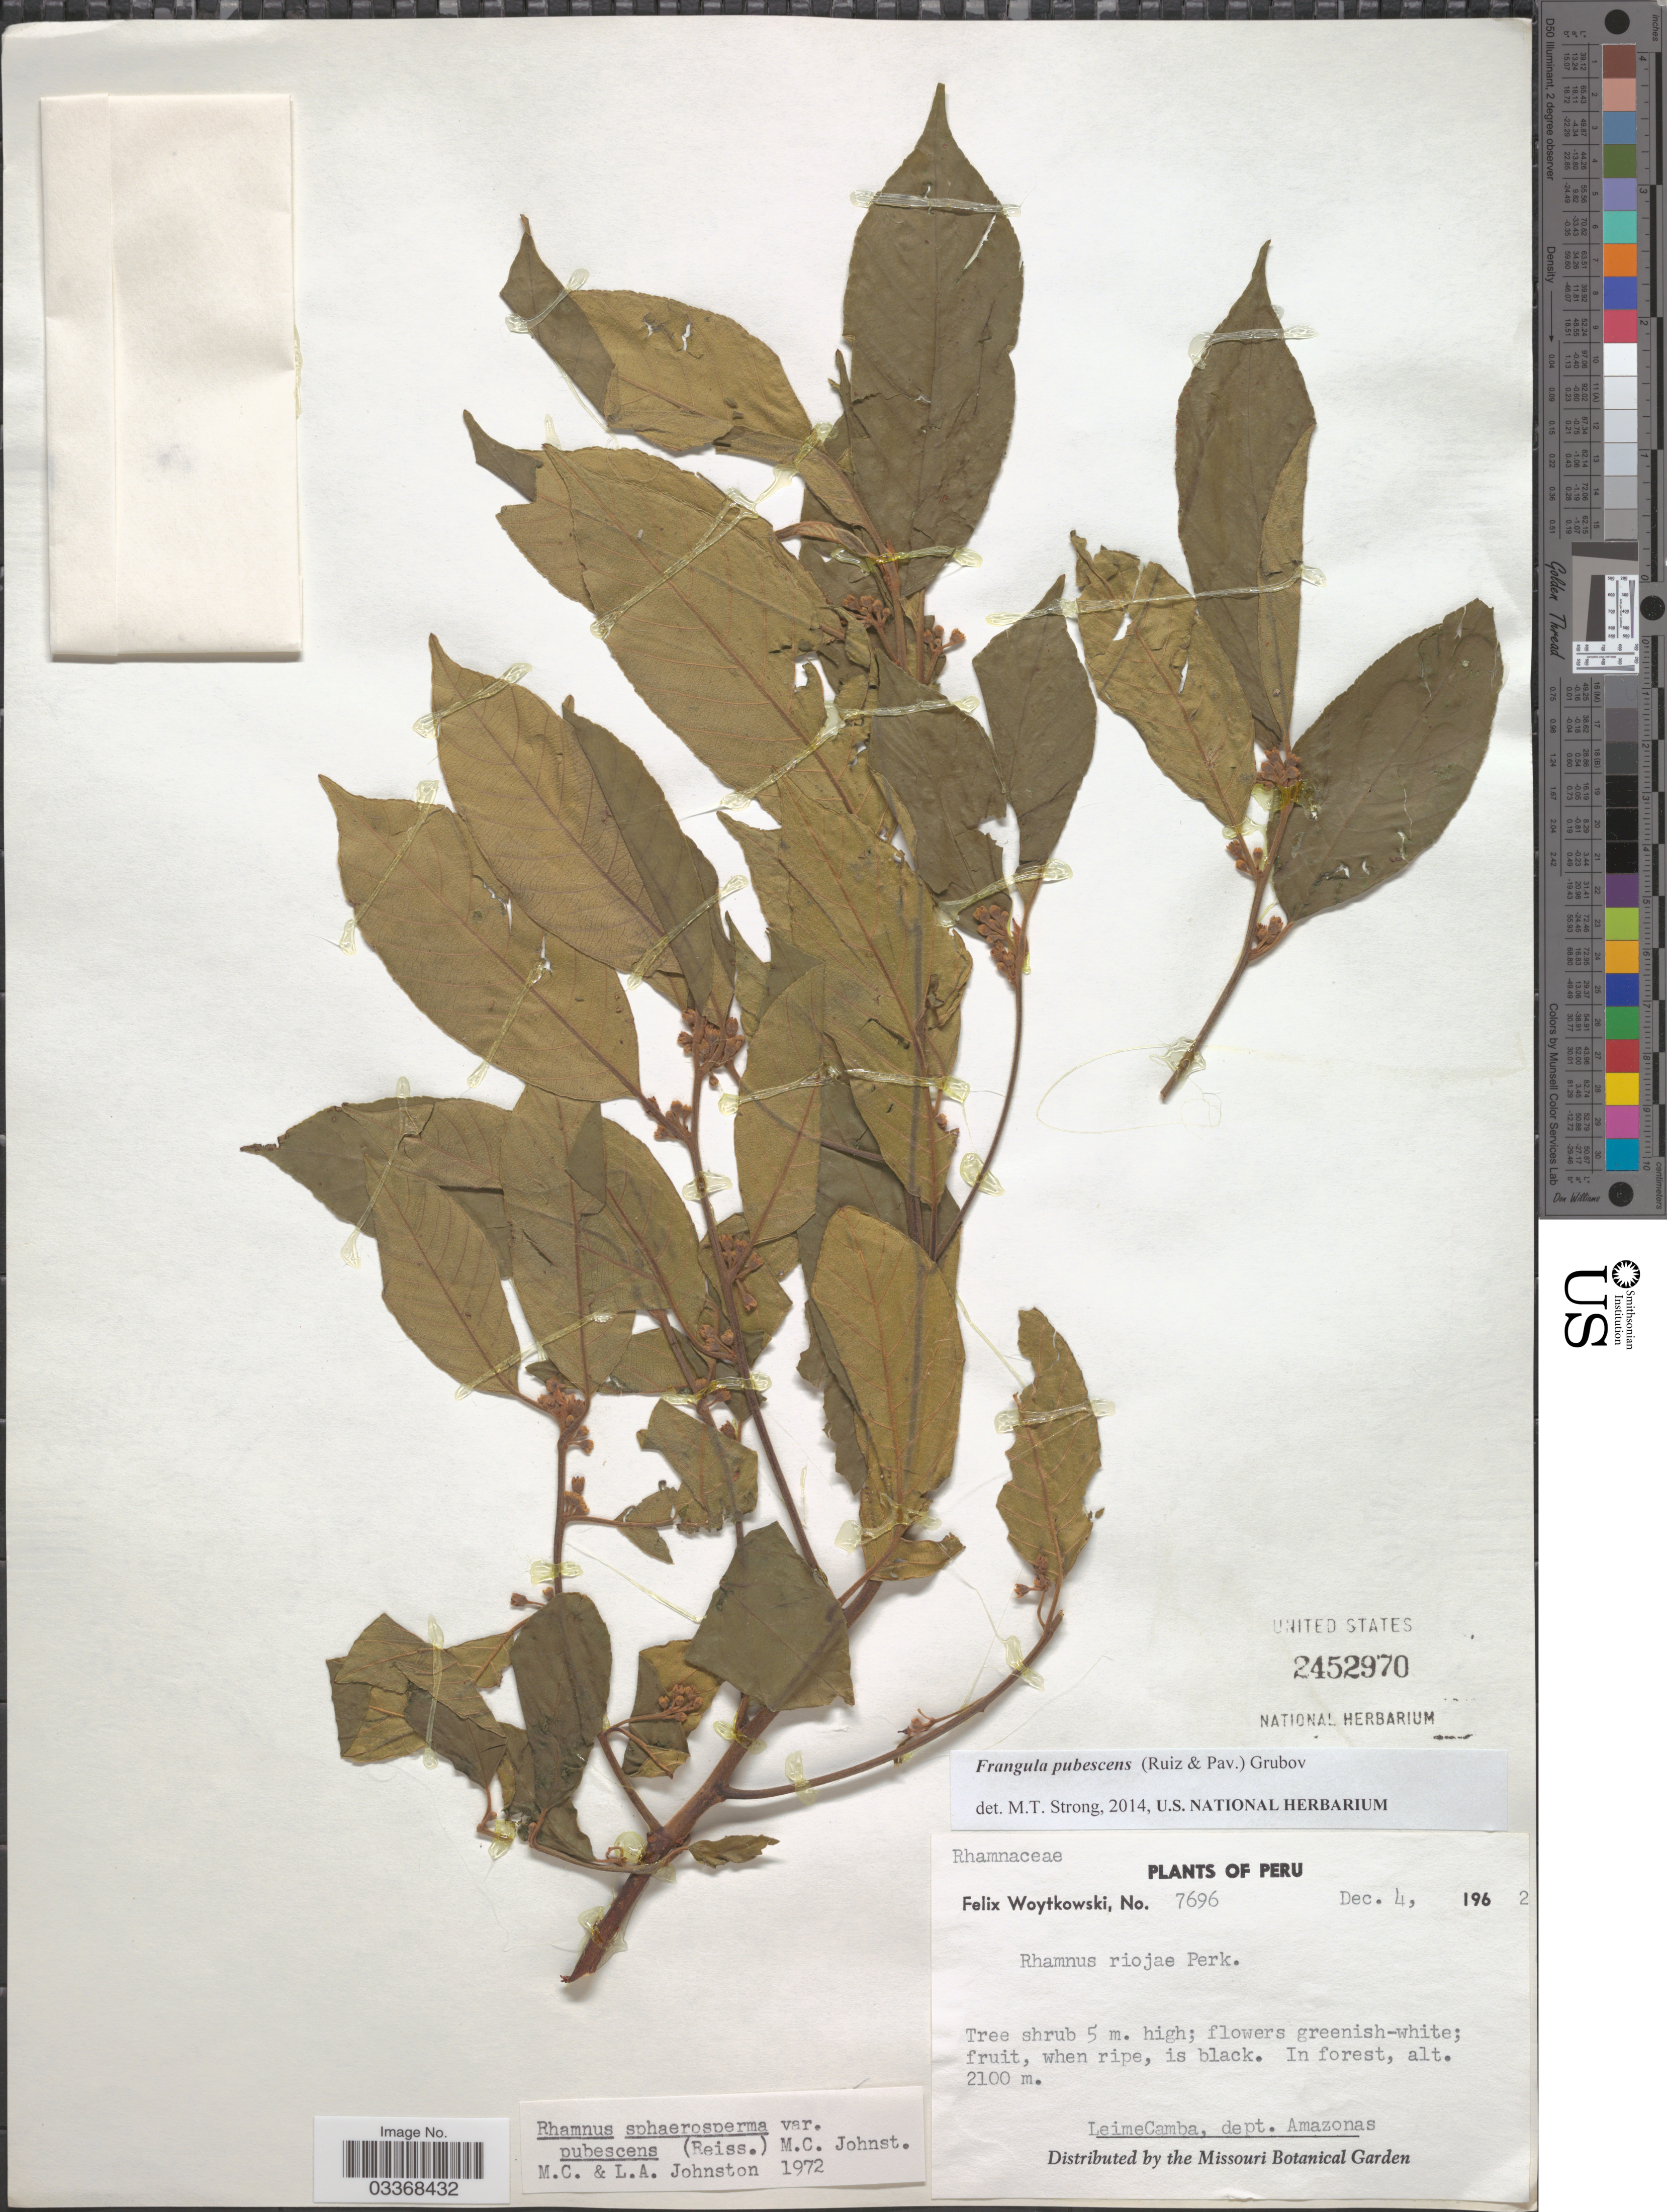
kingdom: Plantae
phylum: Tracheophyta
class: Magnoliopsida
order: Rosales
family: Rhamnaceae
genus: Frangula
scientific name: Frangula pubescens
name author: (Ruiz & Pav.) Grubov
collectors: F. Woytkowski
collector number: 7696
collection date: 1962-12-04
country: Peru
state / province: Amazonas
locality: Leime Camba, dept. Amazonas.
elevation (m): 2100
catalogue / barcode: US 2452970